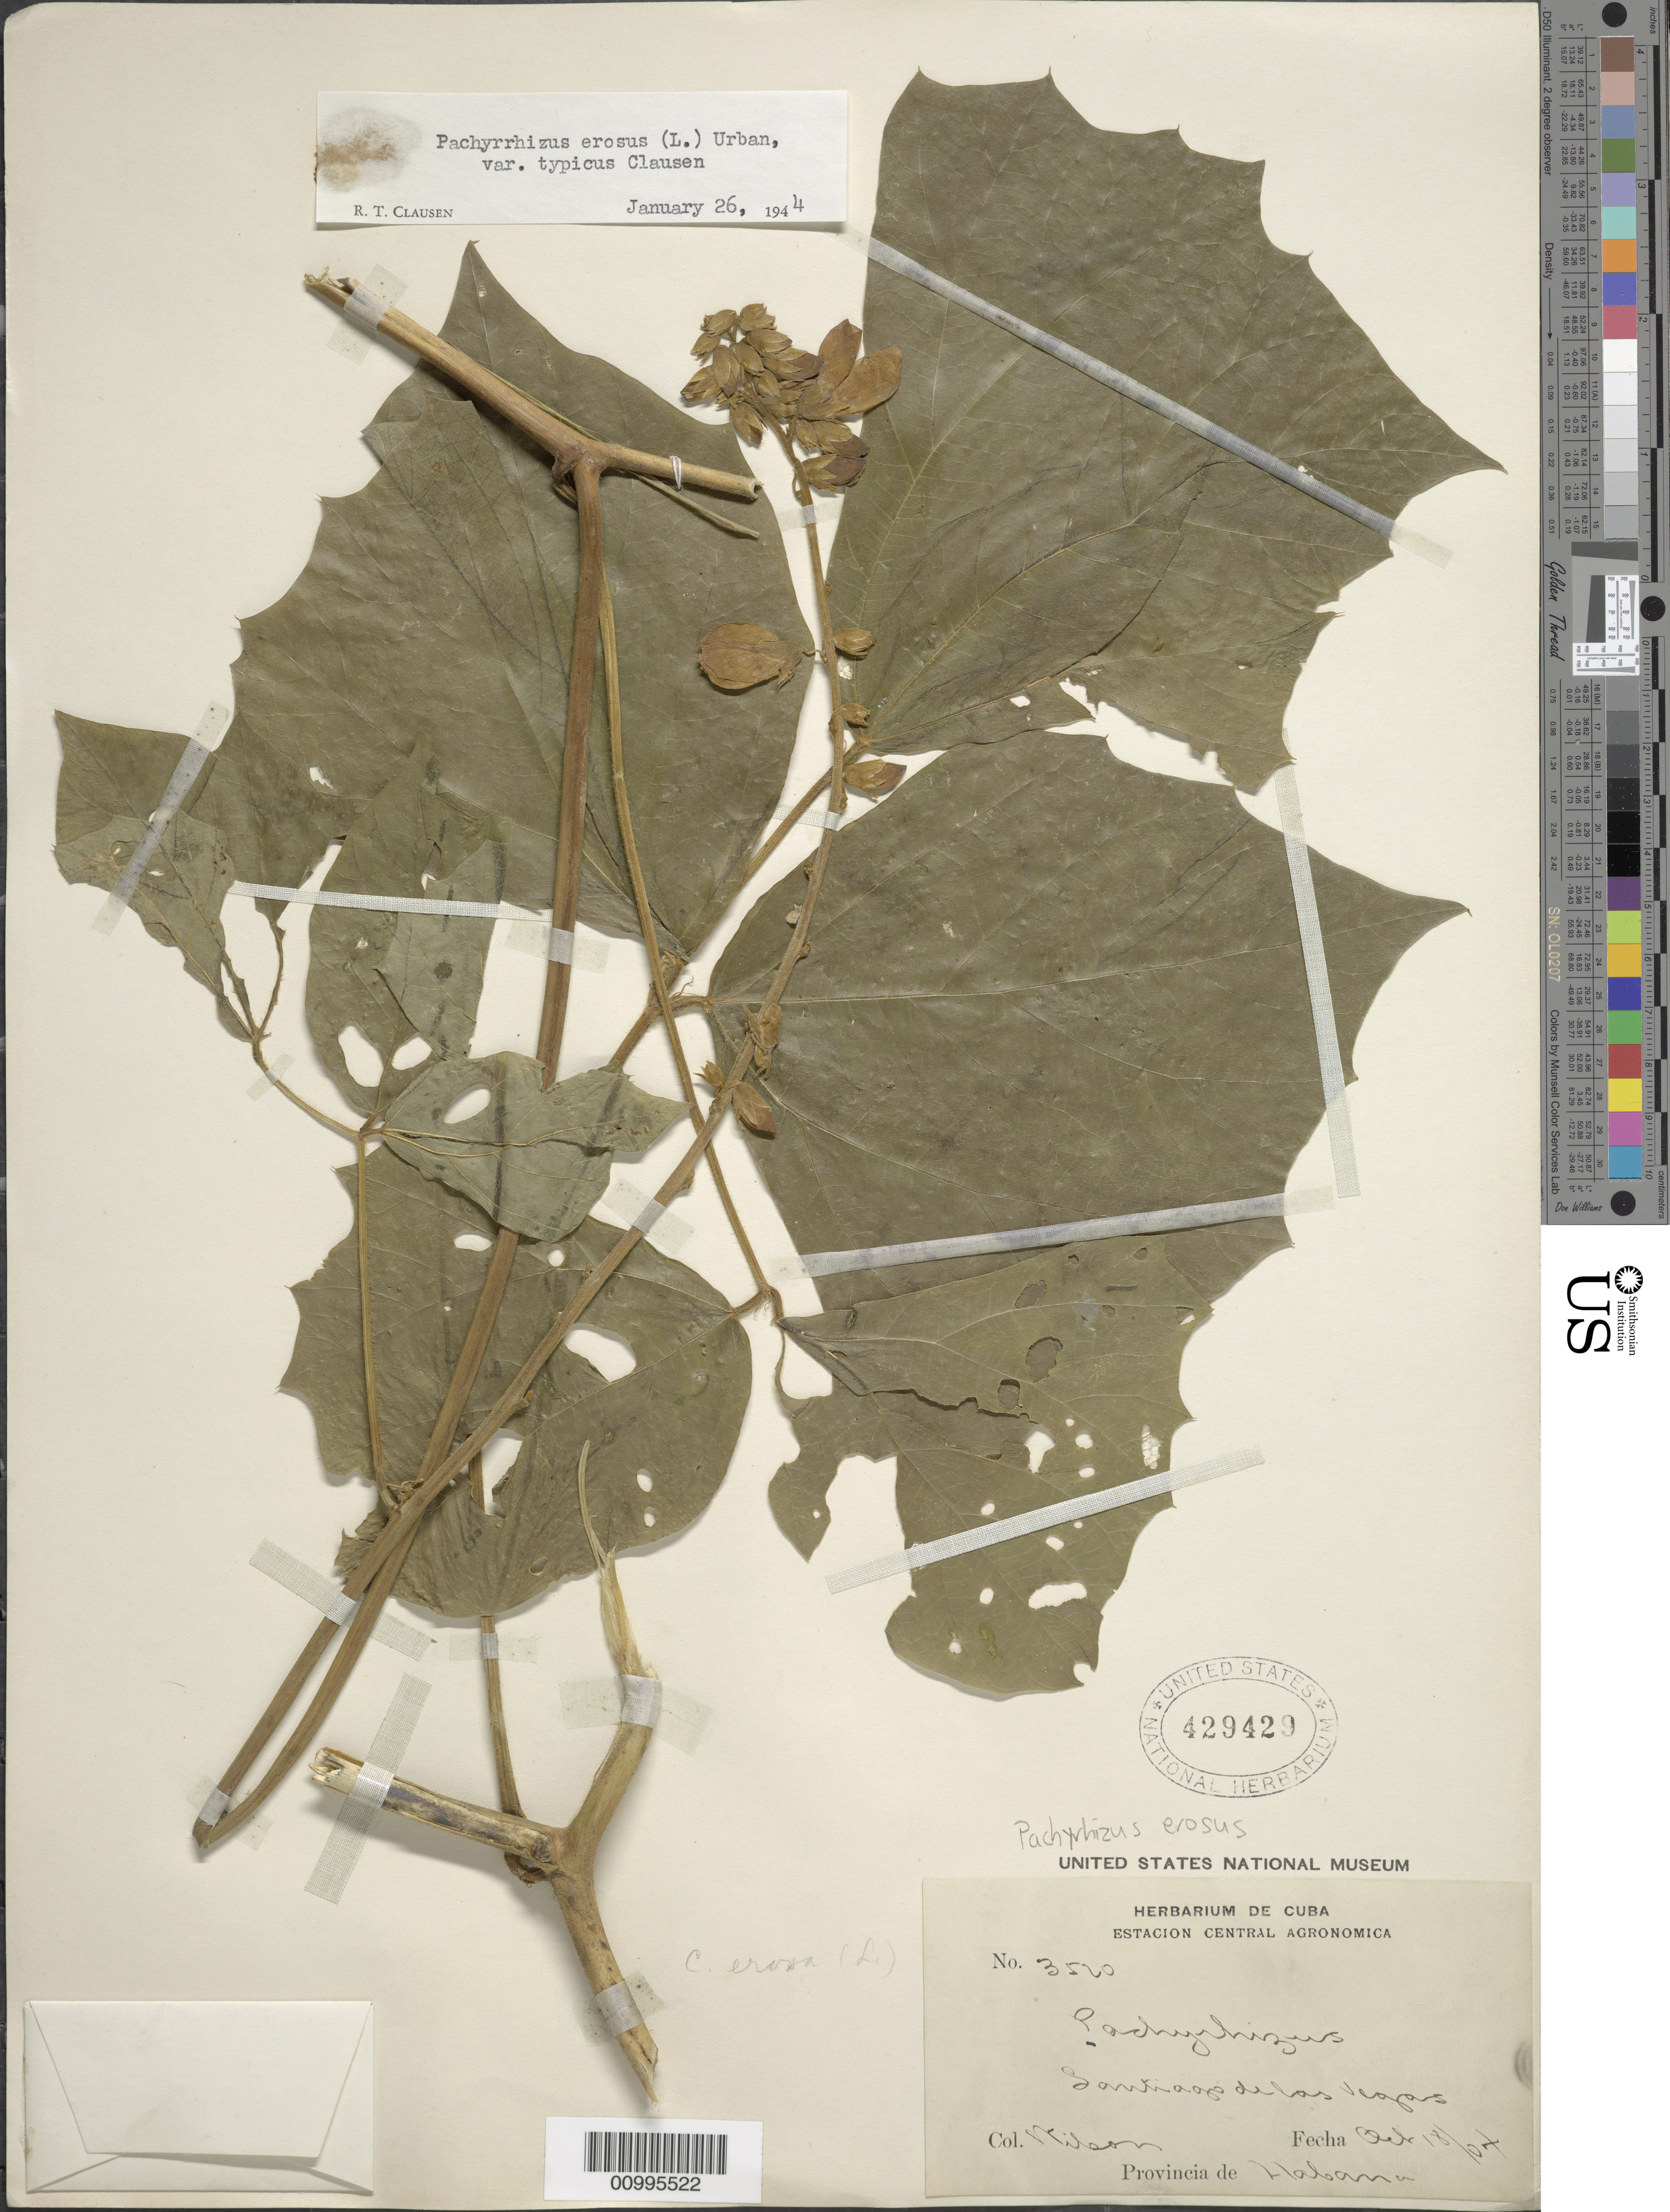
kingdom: Plantae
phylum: Tracheophyta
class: Magnoliopsida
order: Fabales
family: Fabaceae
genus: Pachyrhizus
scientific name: Pachyrhizus erosus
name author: (L.) Urb.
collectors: -- Wilson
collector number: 3520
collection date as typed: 18 Oct 1904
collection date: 1904-10-18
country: Cuba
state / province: La Habana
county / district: Municipio Boyeros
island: Cuba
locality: Santiago de Las Vegas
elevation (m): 97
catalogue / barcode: US 429429